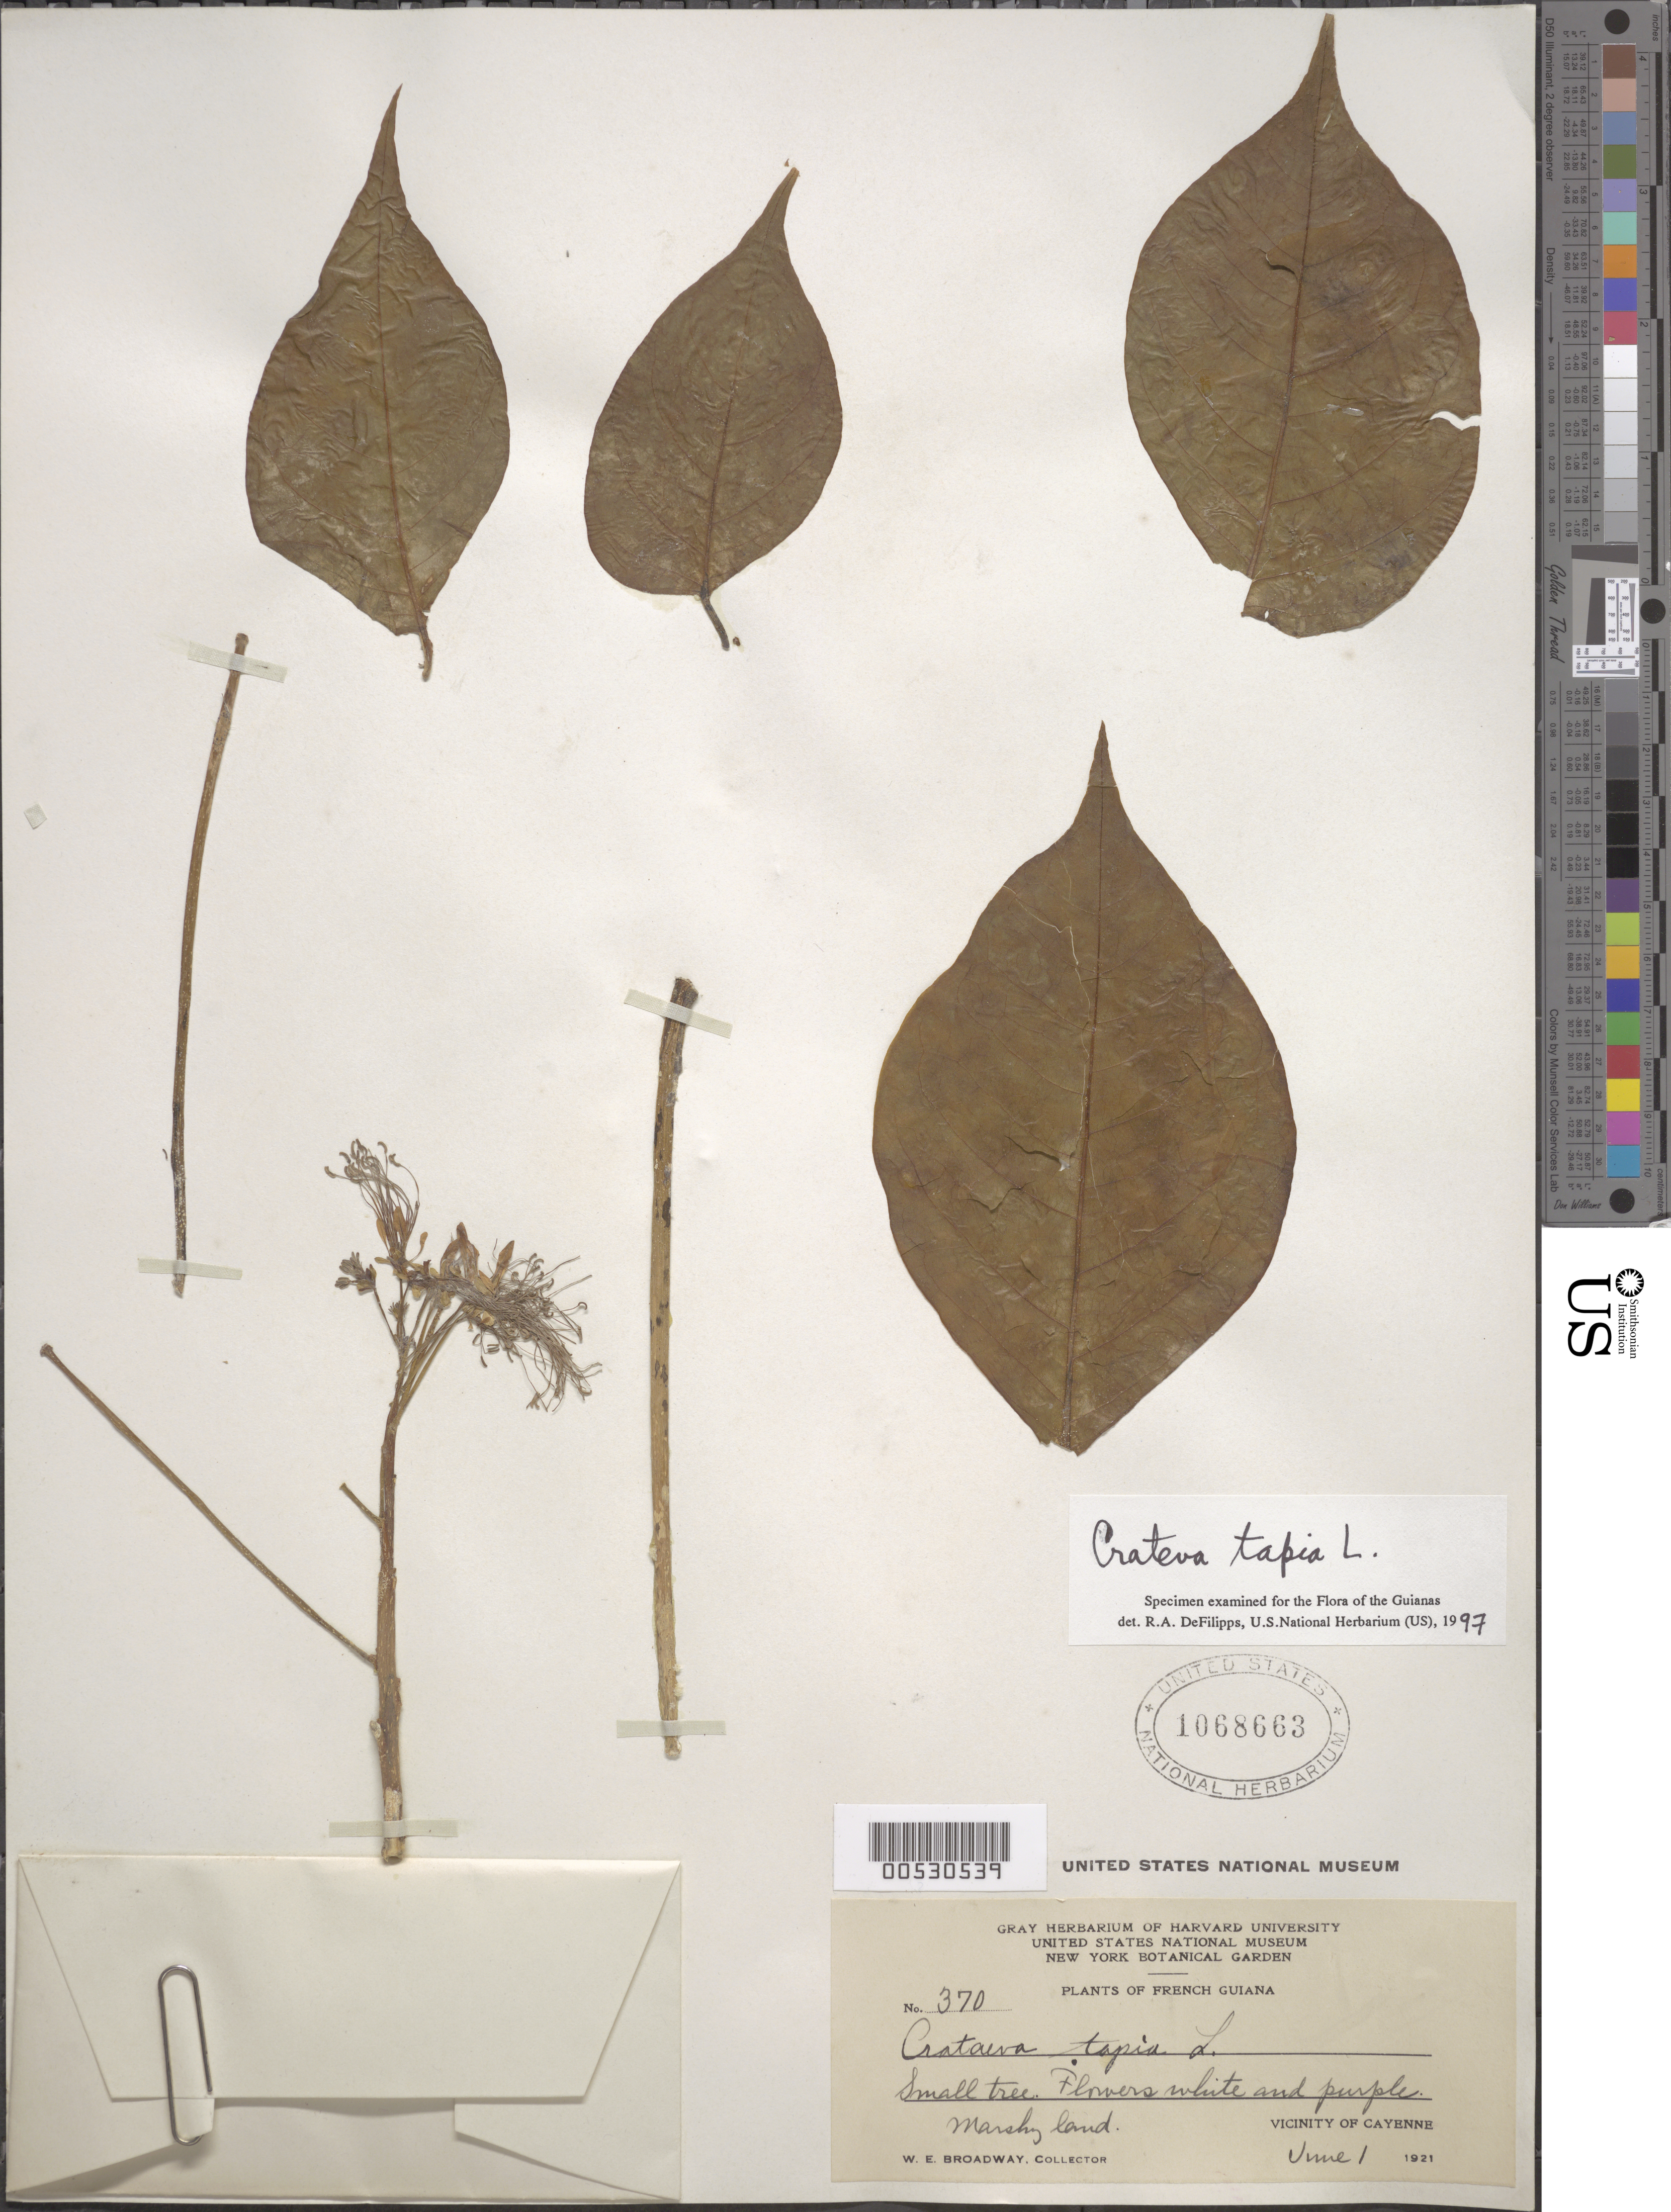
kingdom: Plantae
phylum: Tracheophyta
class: Magnoliopsida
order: Brassicales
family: Capparaceae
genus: Crateva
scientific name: Crateva tapia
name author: L.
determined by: DeFilipps, R. A.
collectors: W. E. Broadway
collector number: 370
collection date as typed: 1-Jun-21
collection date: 1921-06-01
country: French Guiana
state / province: Cayenne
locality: Cayenne, vic.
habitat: Marshy land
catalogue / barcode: US 1068663